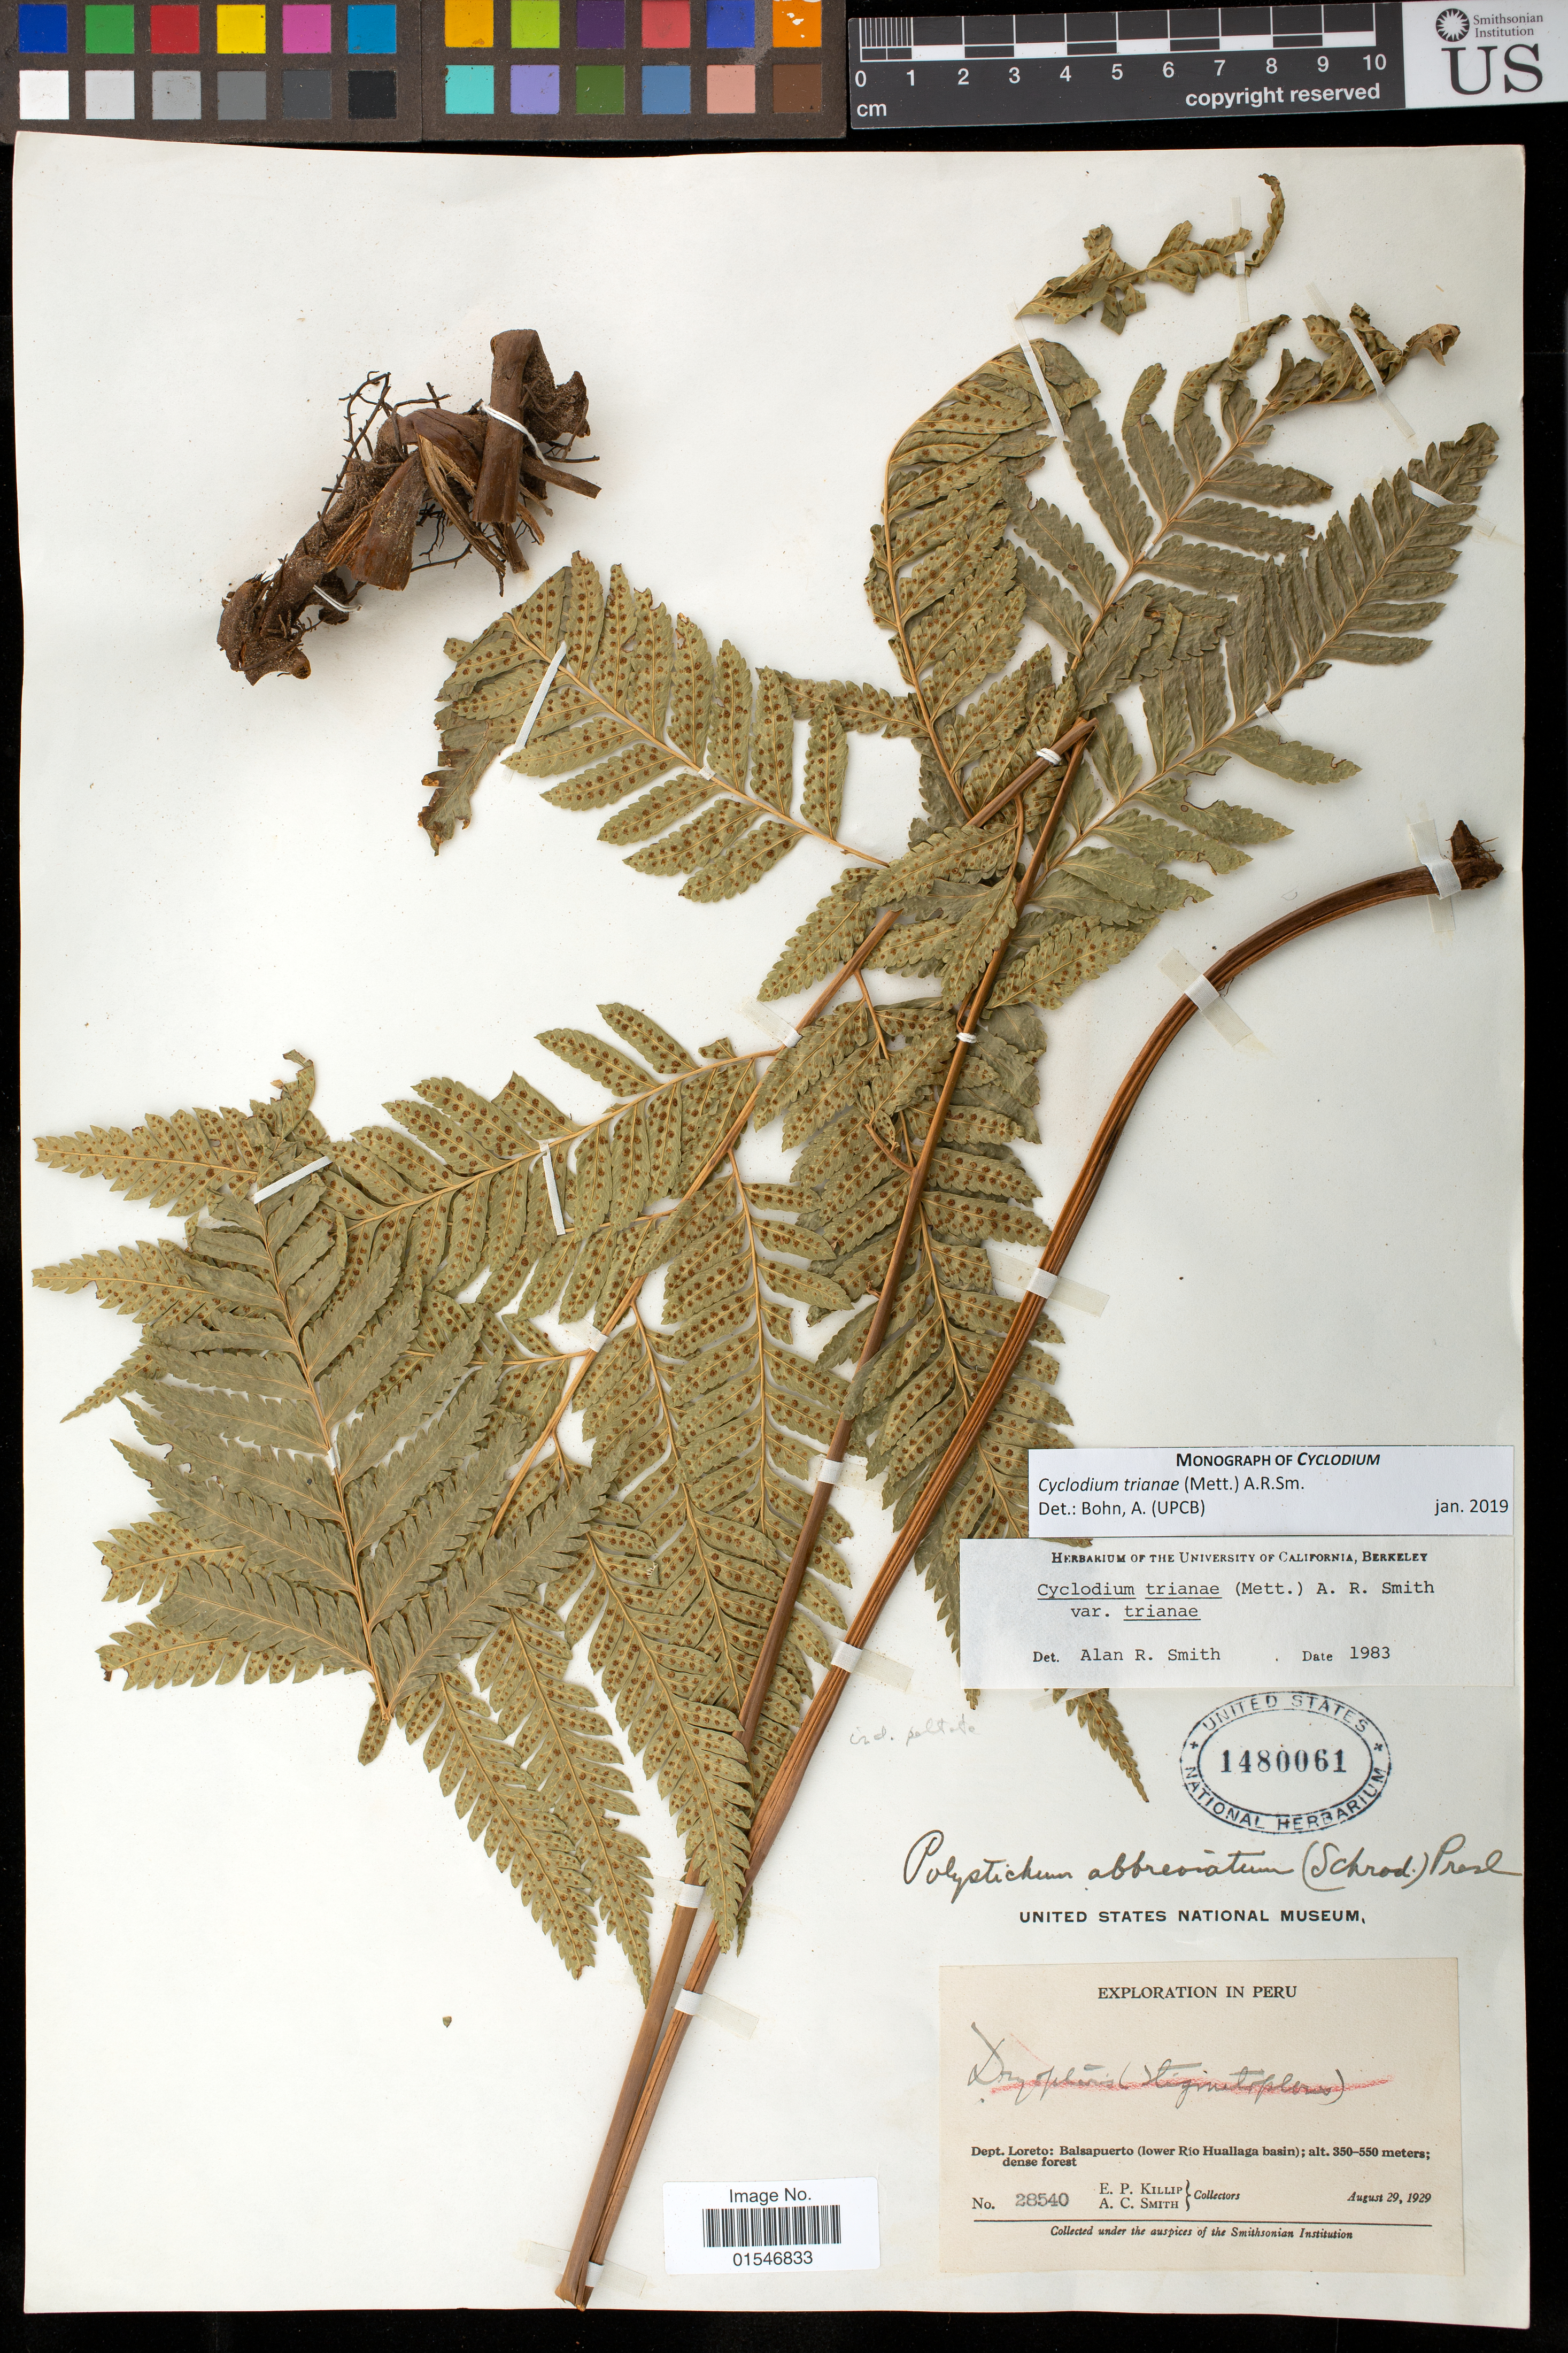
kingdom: Plantae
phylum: Tracheophyta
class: Polypodiopsida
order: Polypodiales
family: Dryopteridaceae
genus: Cyclodium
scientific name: Cyclodium trianae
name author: (Mett.) A.R. Sm.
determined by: Bohn, Amabily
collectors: E. P. Killip & A. C. Smith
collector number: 28540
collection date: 1929-08-29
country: Peru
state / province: Loreto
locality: Peru, Dept. Loreto: Balsapuerto (lower Rio Huallaga basin).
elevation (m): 350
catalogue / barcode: US 1480061